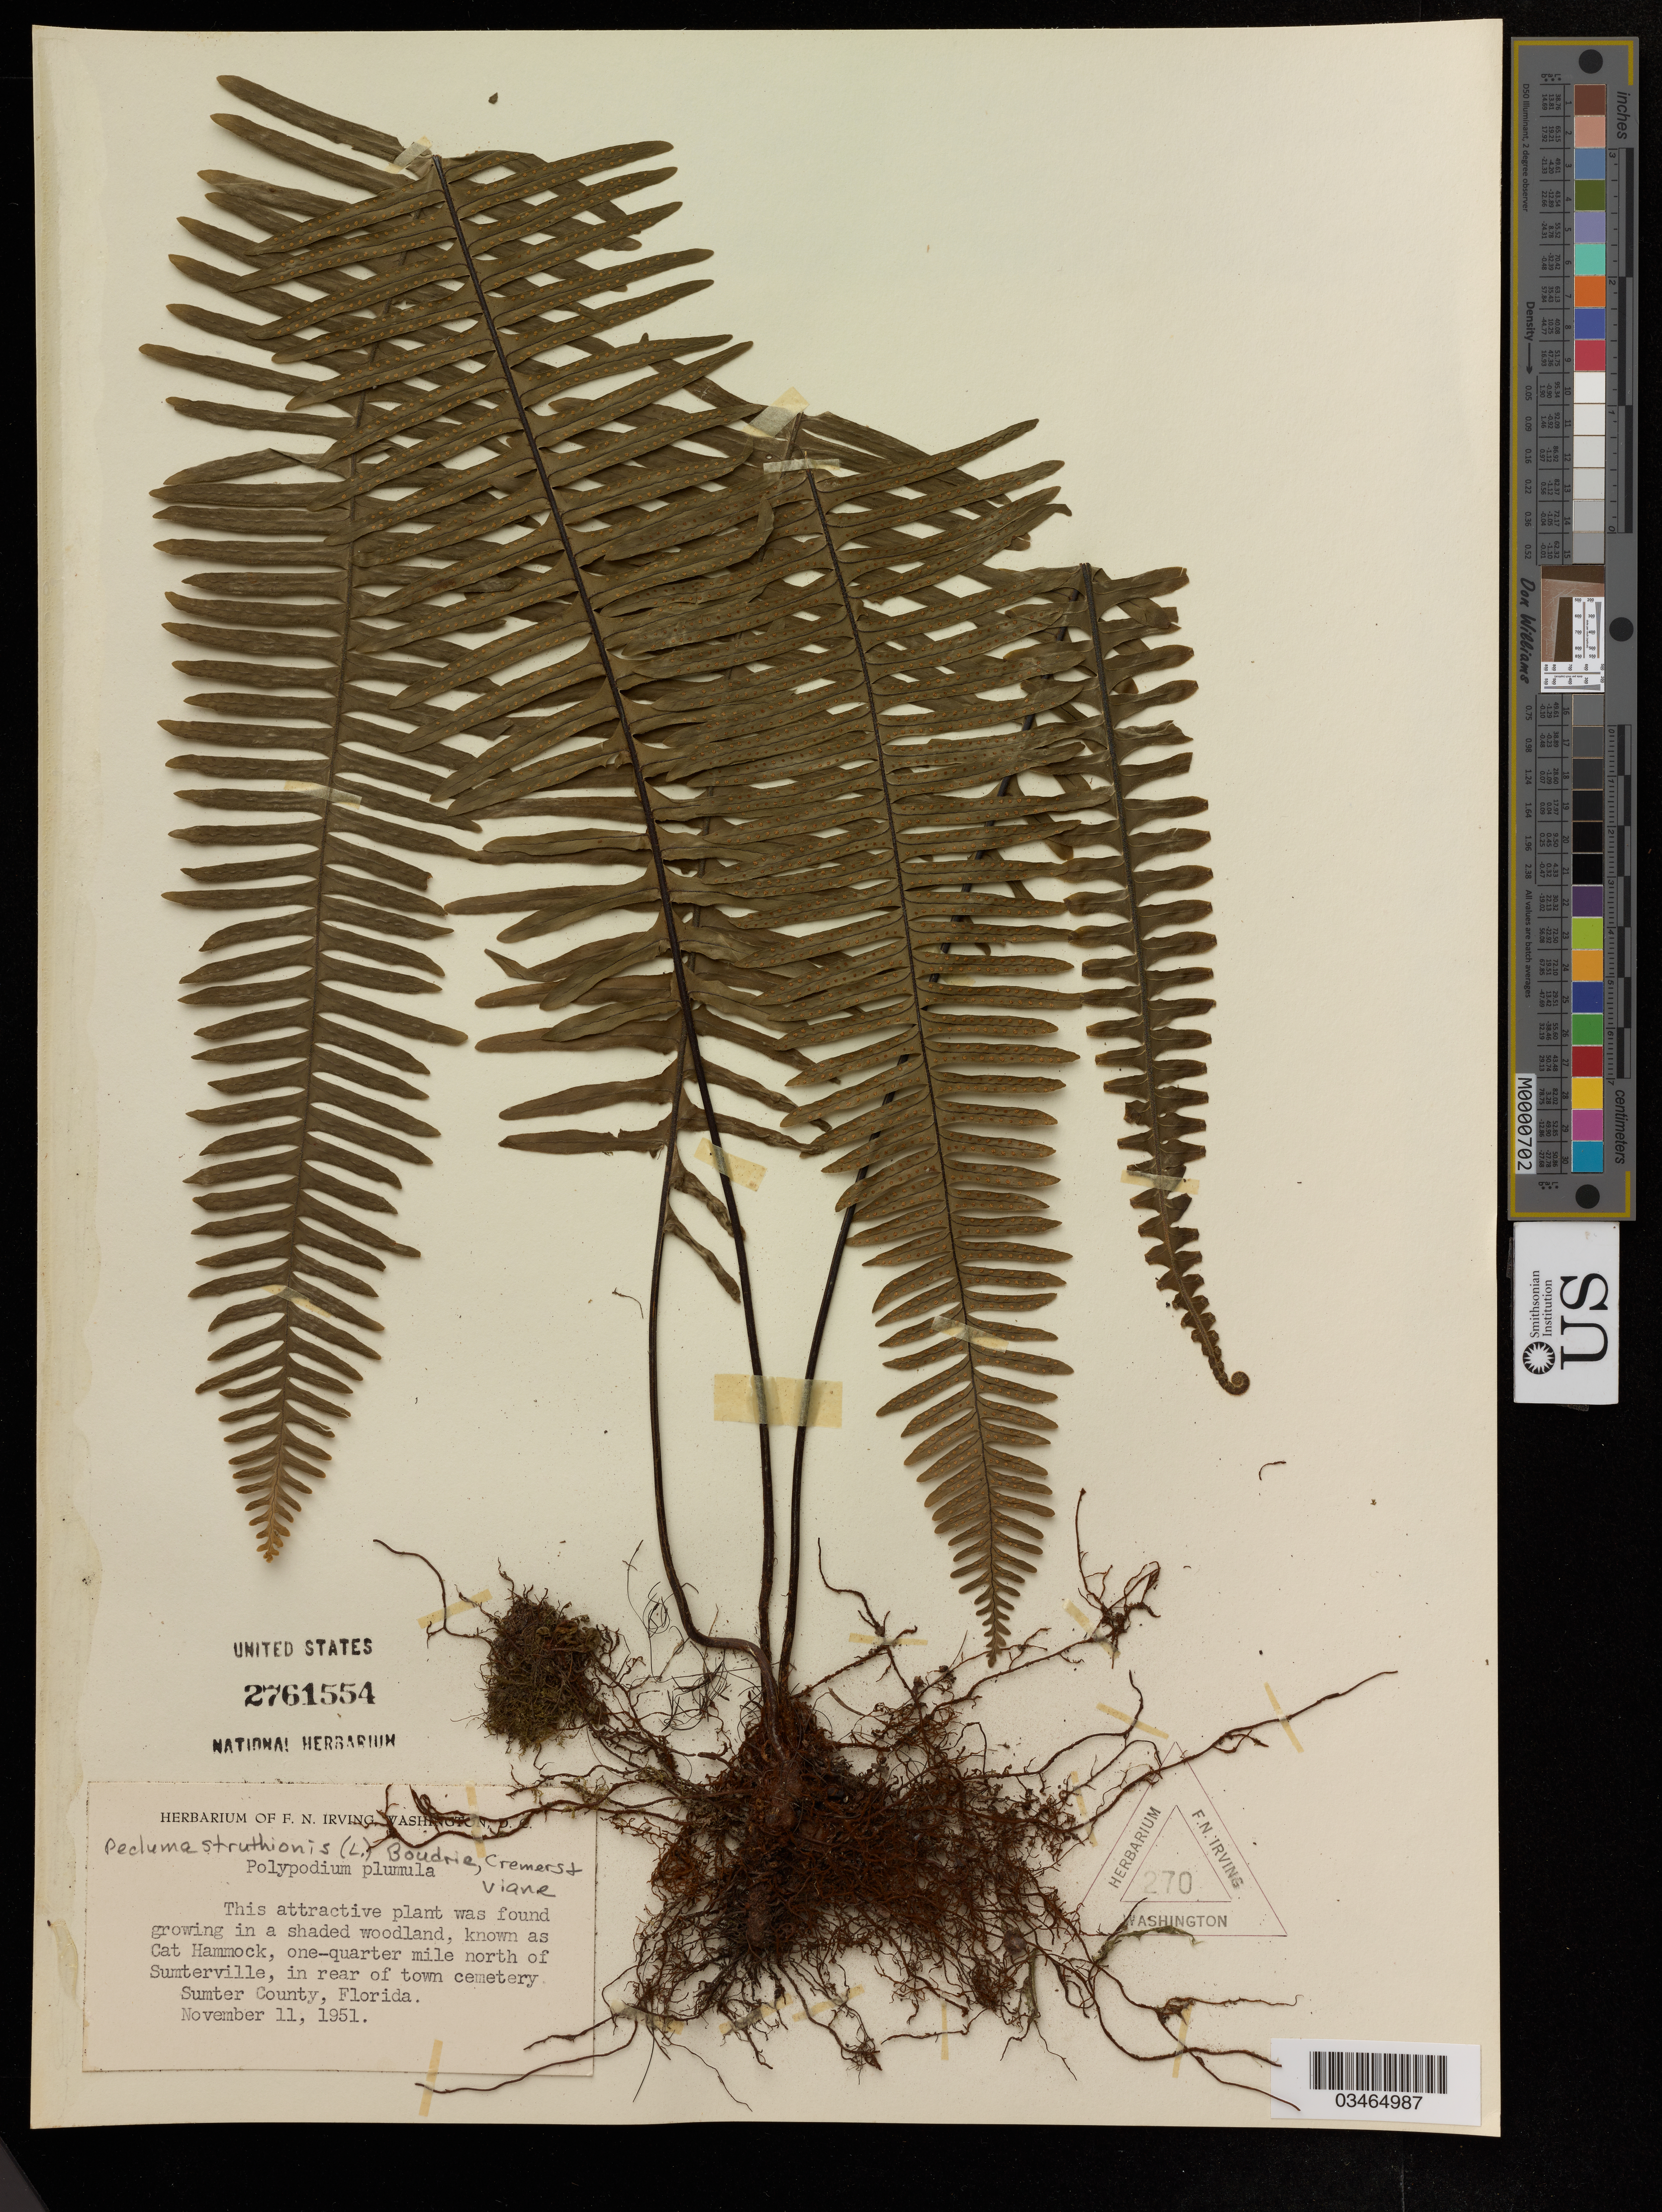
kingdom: Plantae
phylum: Tracheophyta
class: Polypodiopsida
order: Polypodiales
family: Polypodiaceae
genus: Polypodium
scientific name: Polypodium plumula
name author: Humb. & Bonpl. ex Willd.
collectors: ex herb. F.N. Irving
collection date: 1951-11-11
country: United States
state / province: Florida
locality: Cat Hammock, one-quarter mile north of Sumterville, in rear of town cemetery. Sumter County.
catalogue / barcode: US 2761554